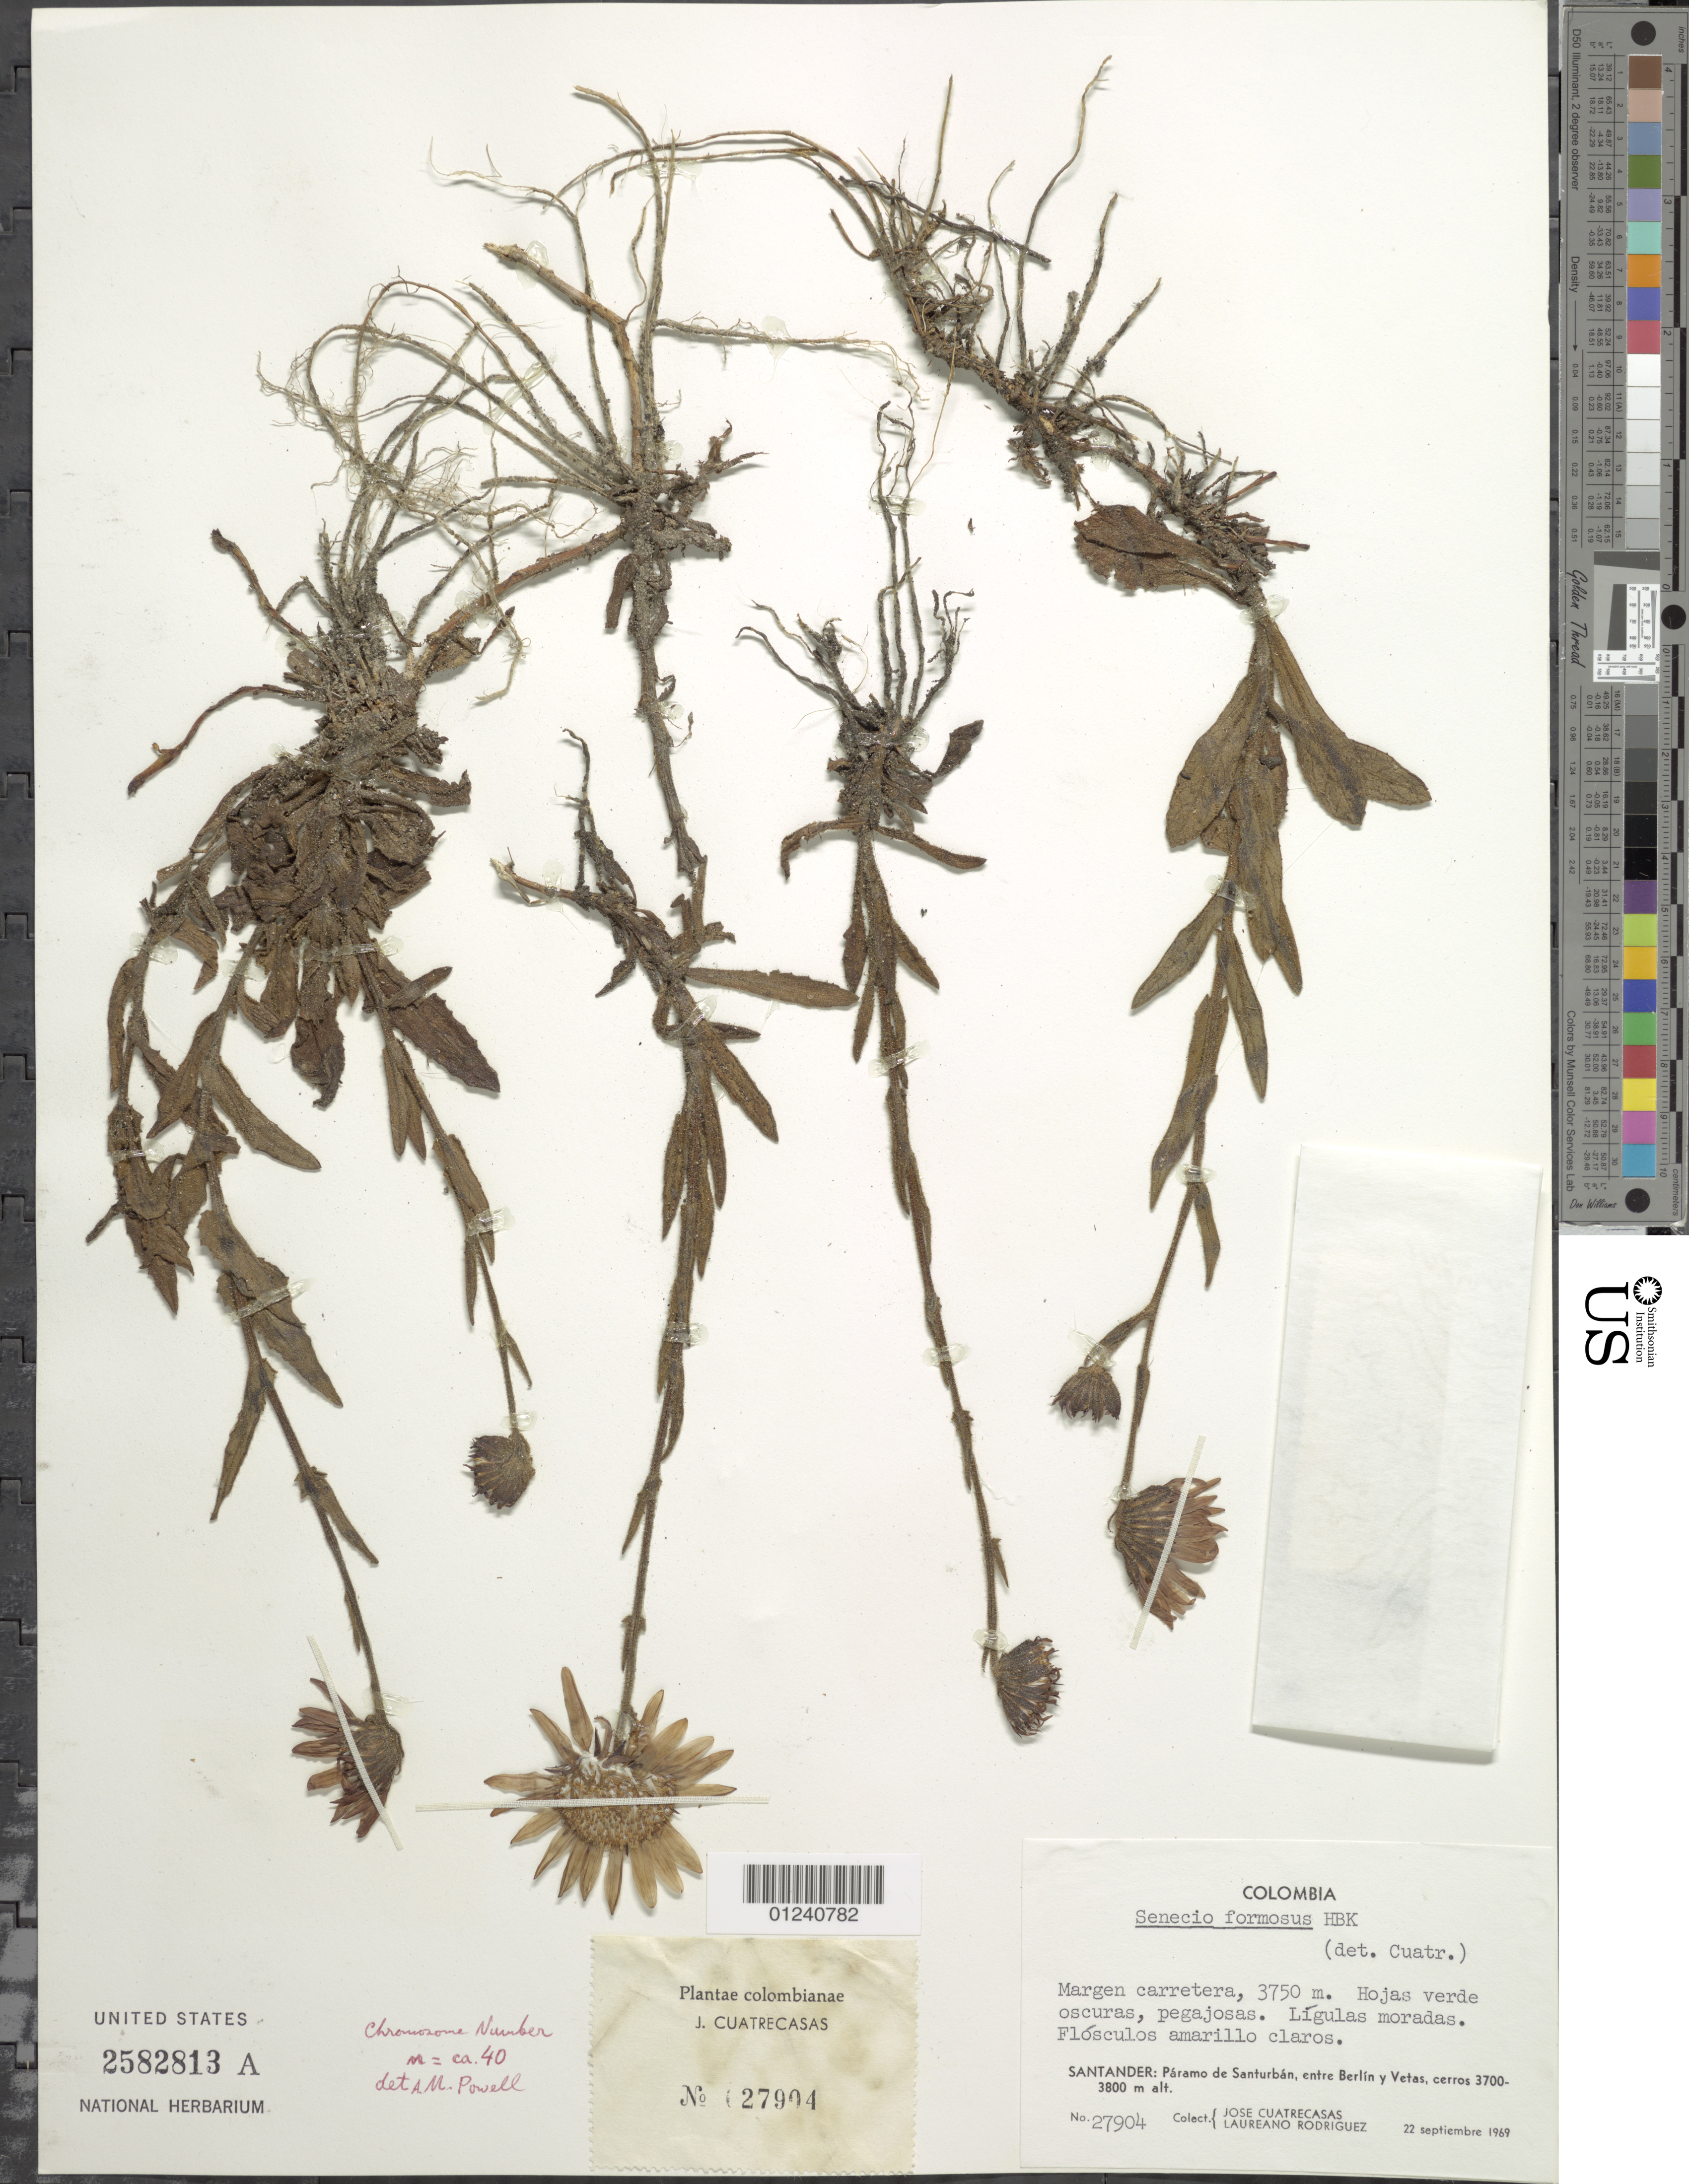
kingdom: Plantae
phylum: Tracheophyta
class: Magnoliopsida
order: Asterales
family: Asteraceae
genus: Senecio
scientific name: Senecio wedglacialis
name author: Cuatrec.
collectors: J. Cuatrecasas & L. Rodriguez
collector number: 27904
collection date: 1969-09-22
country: Colombia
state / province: Santander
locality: Paramo de Santurban, entre Berlin y Vetas.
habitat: cerros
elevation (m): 3700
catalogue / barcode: US 2582813A